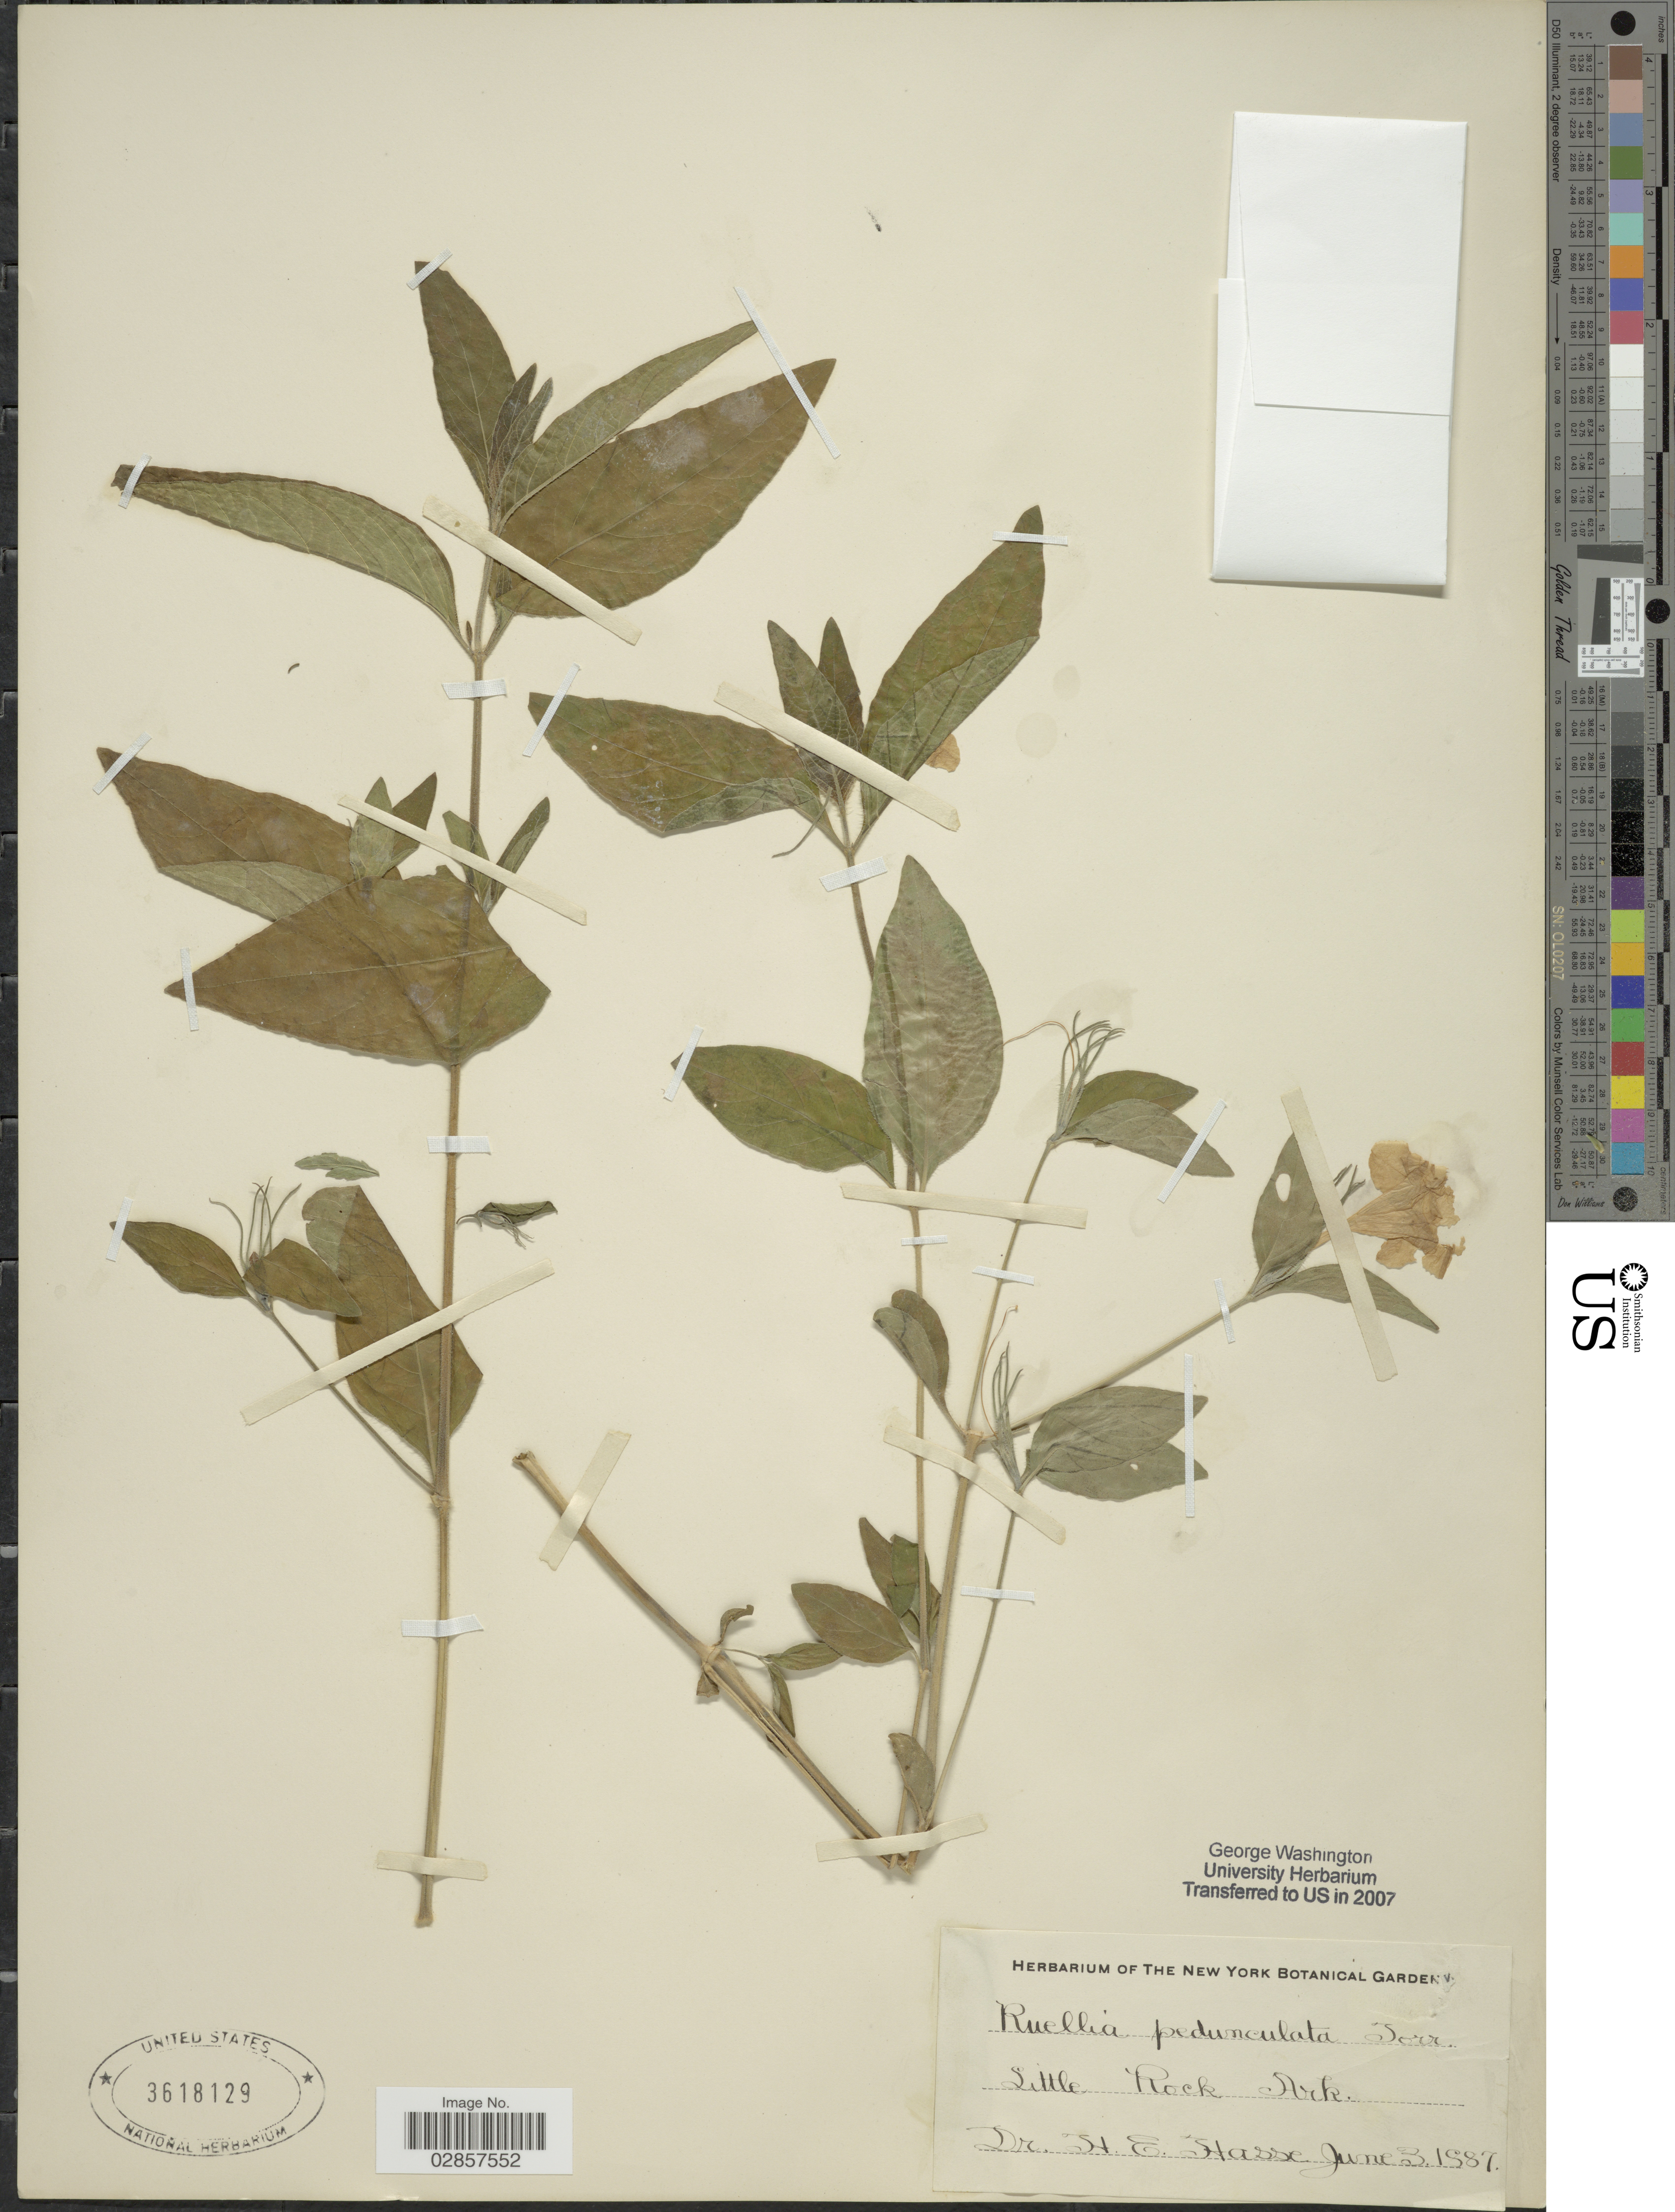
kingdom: Plantae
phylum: Tracheophyta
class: Magnoliopsida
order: Lamiales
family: Acanthaceae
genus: Ruellia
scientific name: Ruellia pedunculata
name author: Torr. ex A. Gray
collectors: H. E. Hasse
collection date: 1887-06-03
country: United States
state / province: Arkansas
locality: Little Rock Ark.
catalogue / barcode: US 3618129